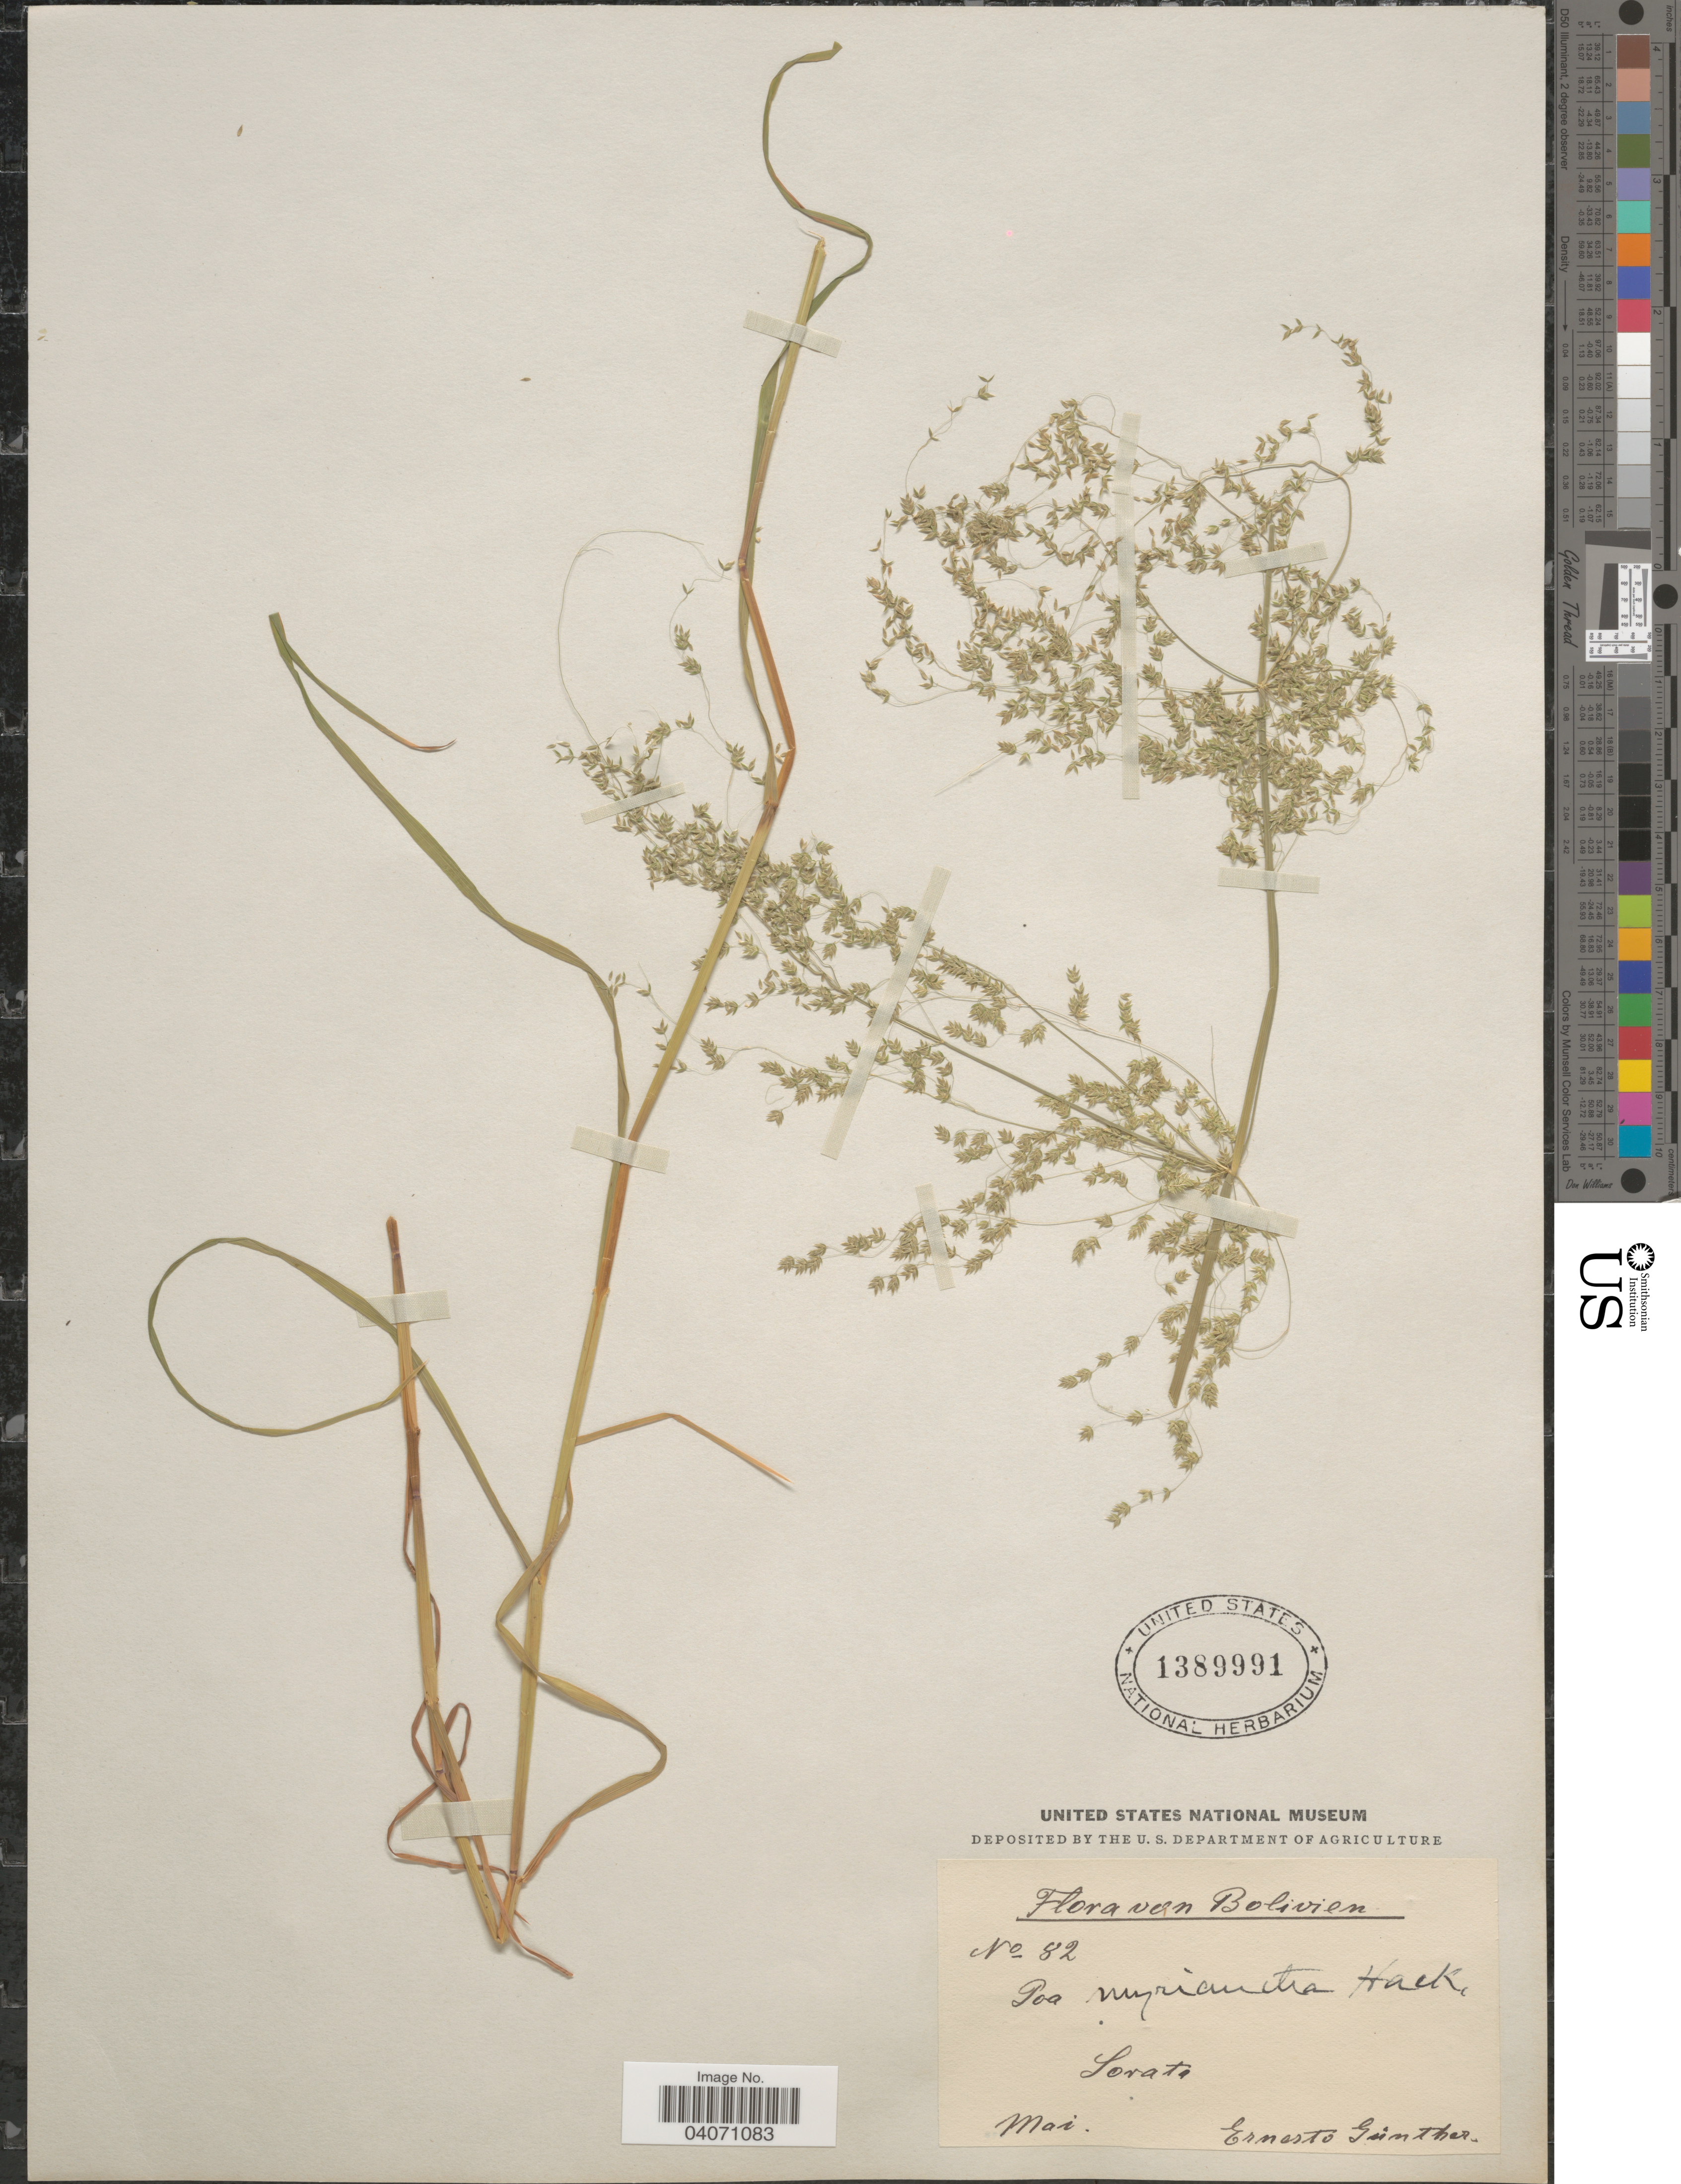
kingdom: Plantae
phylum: Tracheophyta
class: Liliopsida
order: Poales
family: Poaceae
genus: Poa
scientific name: Poa myriantha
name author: Hack. in Stuck.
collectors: E. Gunther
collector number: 82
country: Bolivia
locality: Bolivien. Sorata.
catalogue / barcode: US 1389991